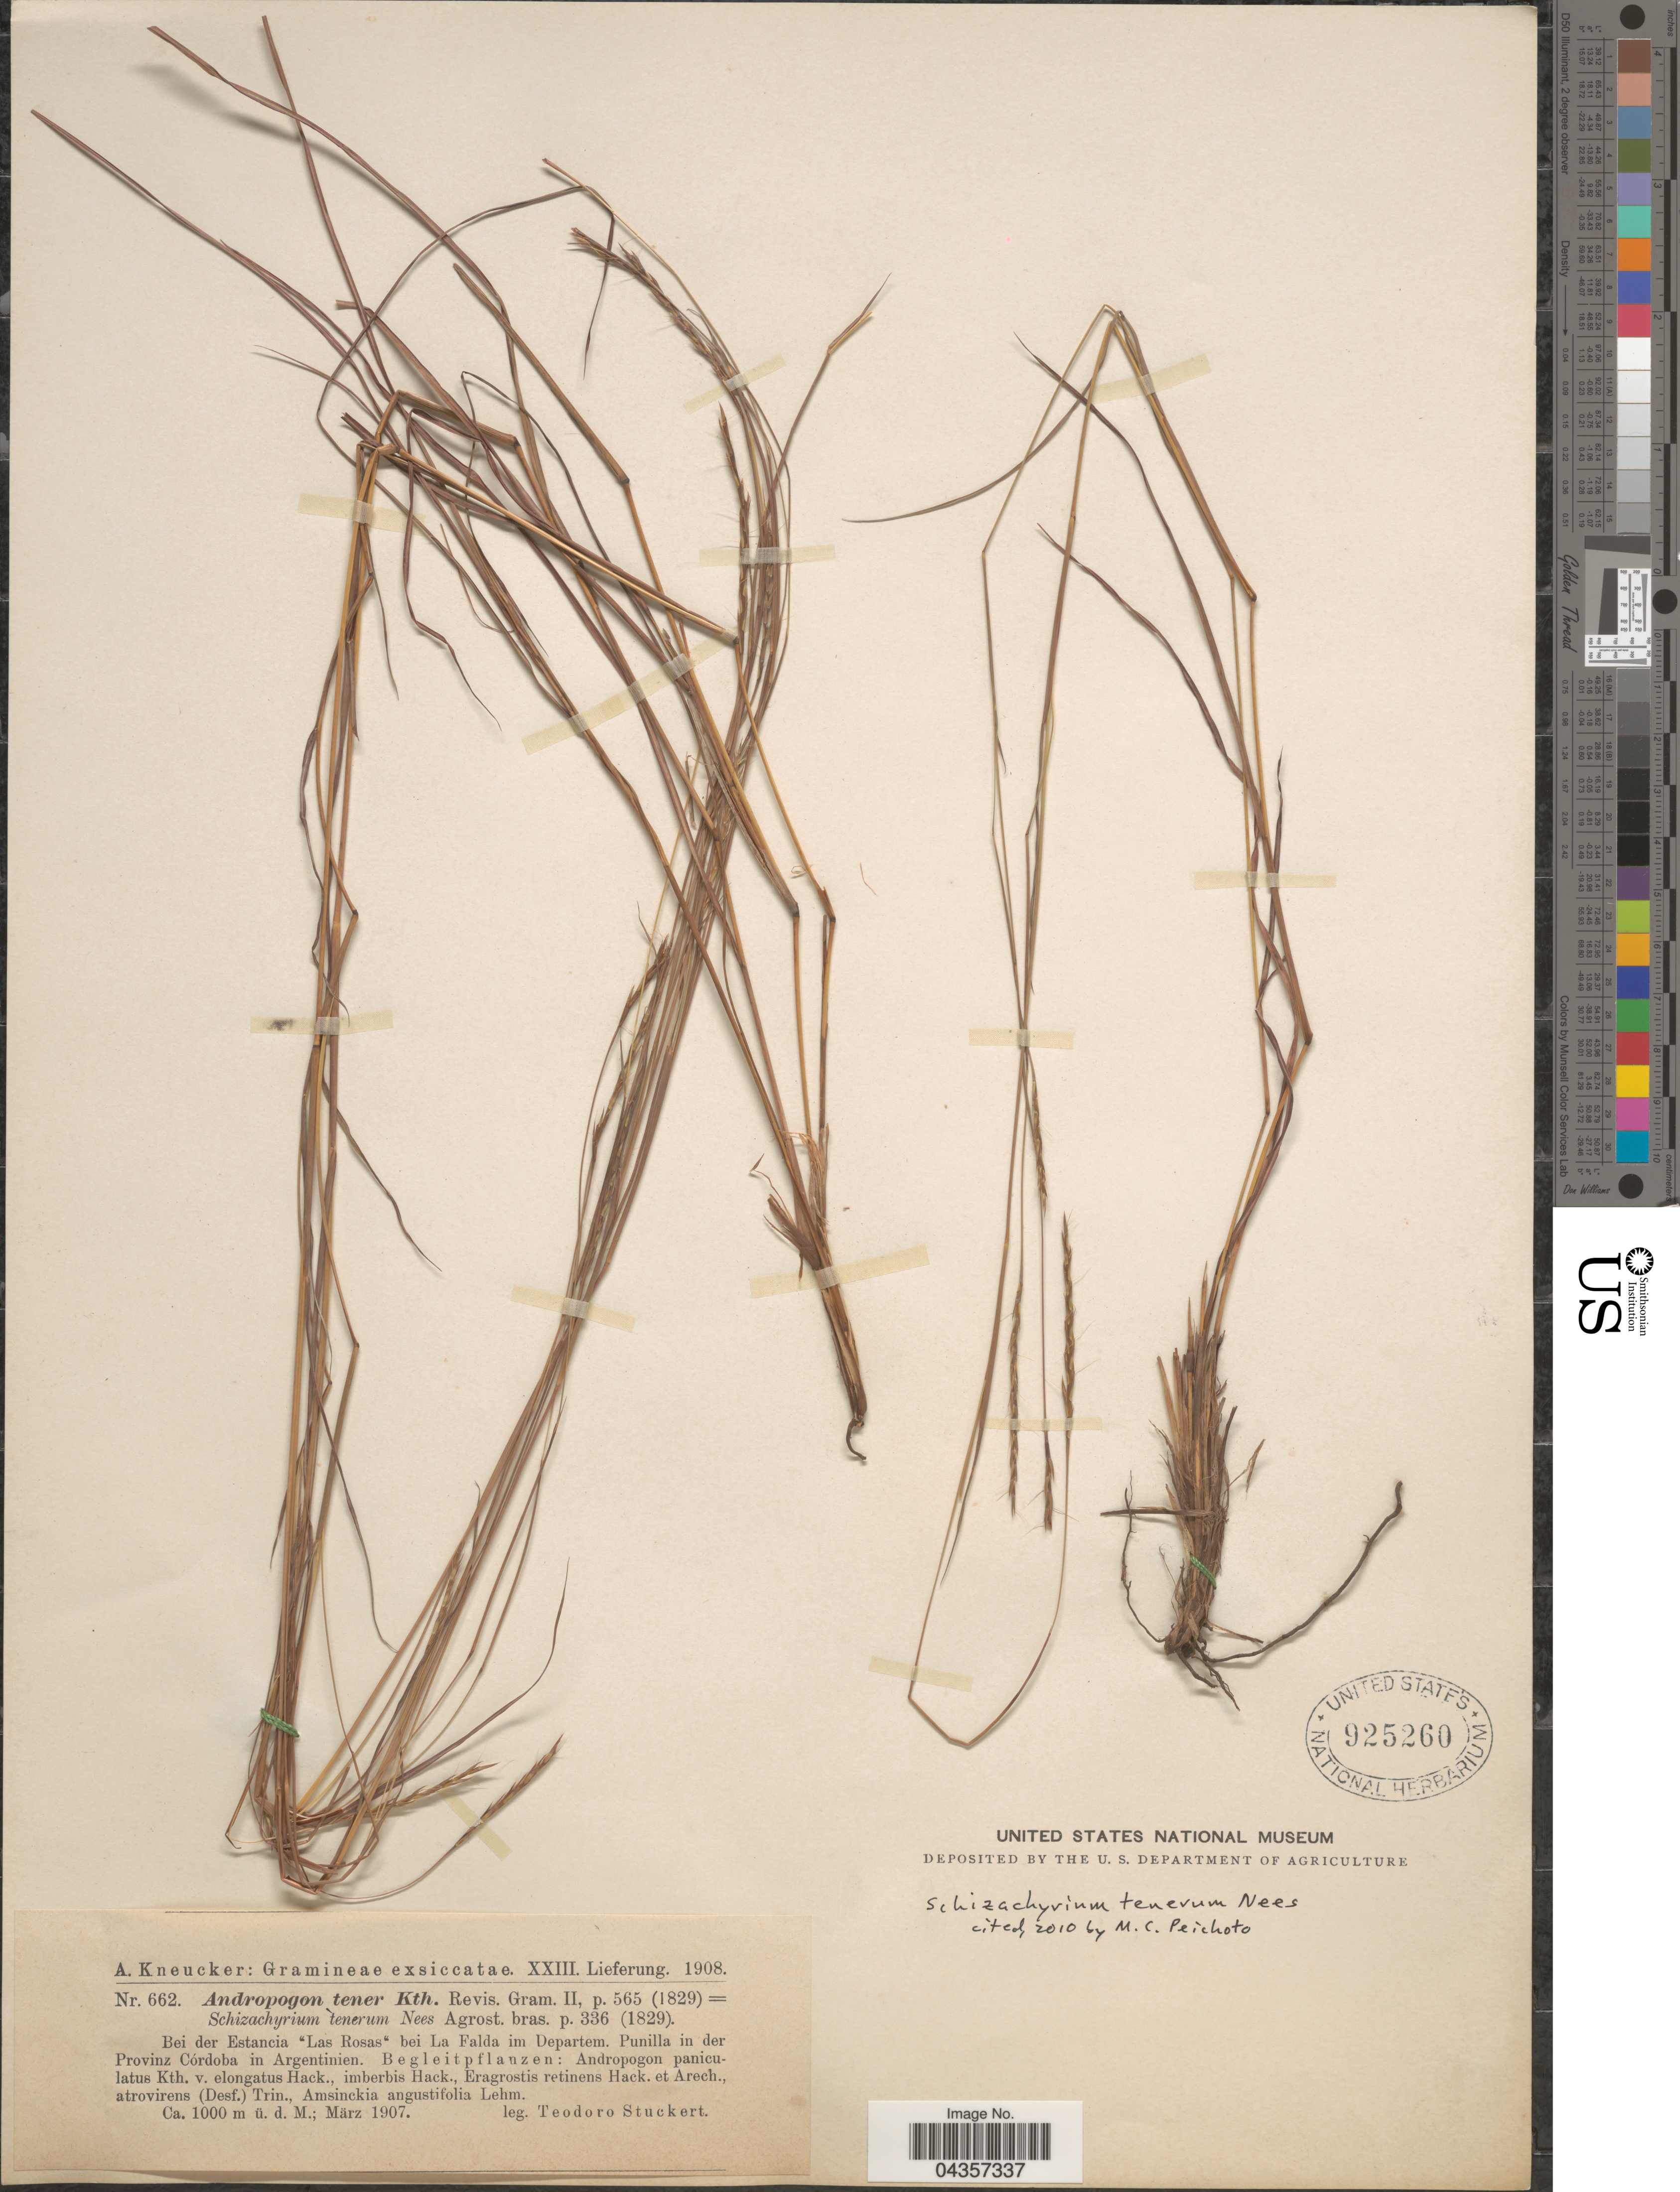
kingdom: Plantae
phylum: Tracheophyta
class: Liliopsida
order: Poales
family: Poaceae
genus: Schizachyrium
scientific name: Schizachyrium tenerum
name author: Nees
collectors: T. Stuckert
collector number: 662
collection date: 1907-03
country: Argentina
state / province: Cordoba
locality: Bei der Estancia "Las Rosas" bei La Falda im Departem.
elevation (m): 1000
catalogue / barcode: US 925260